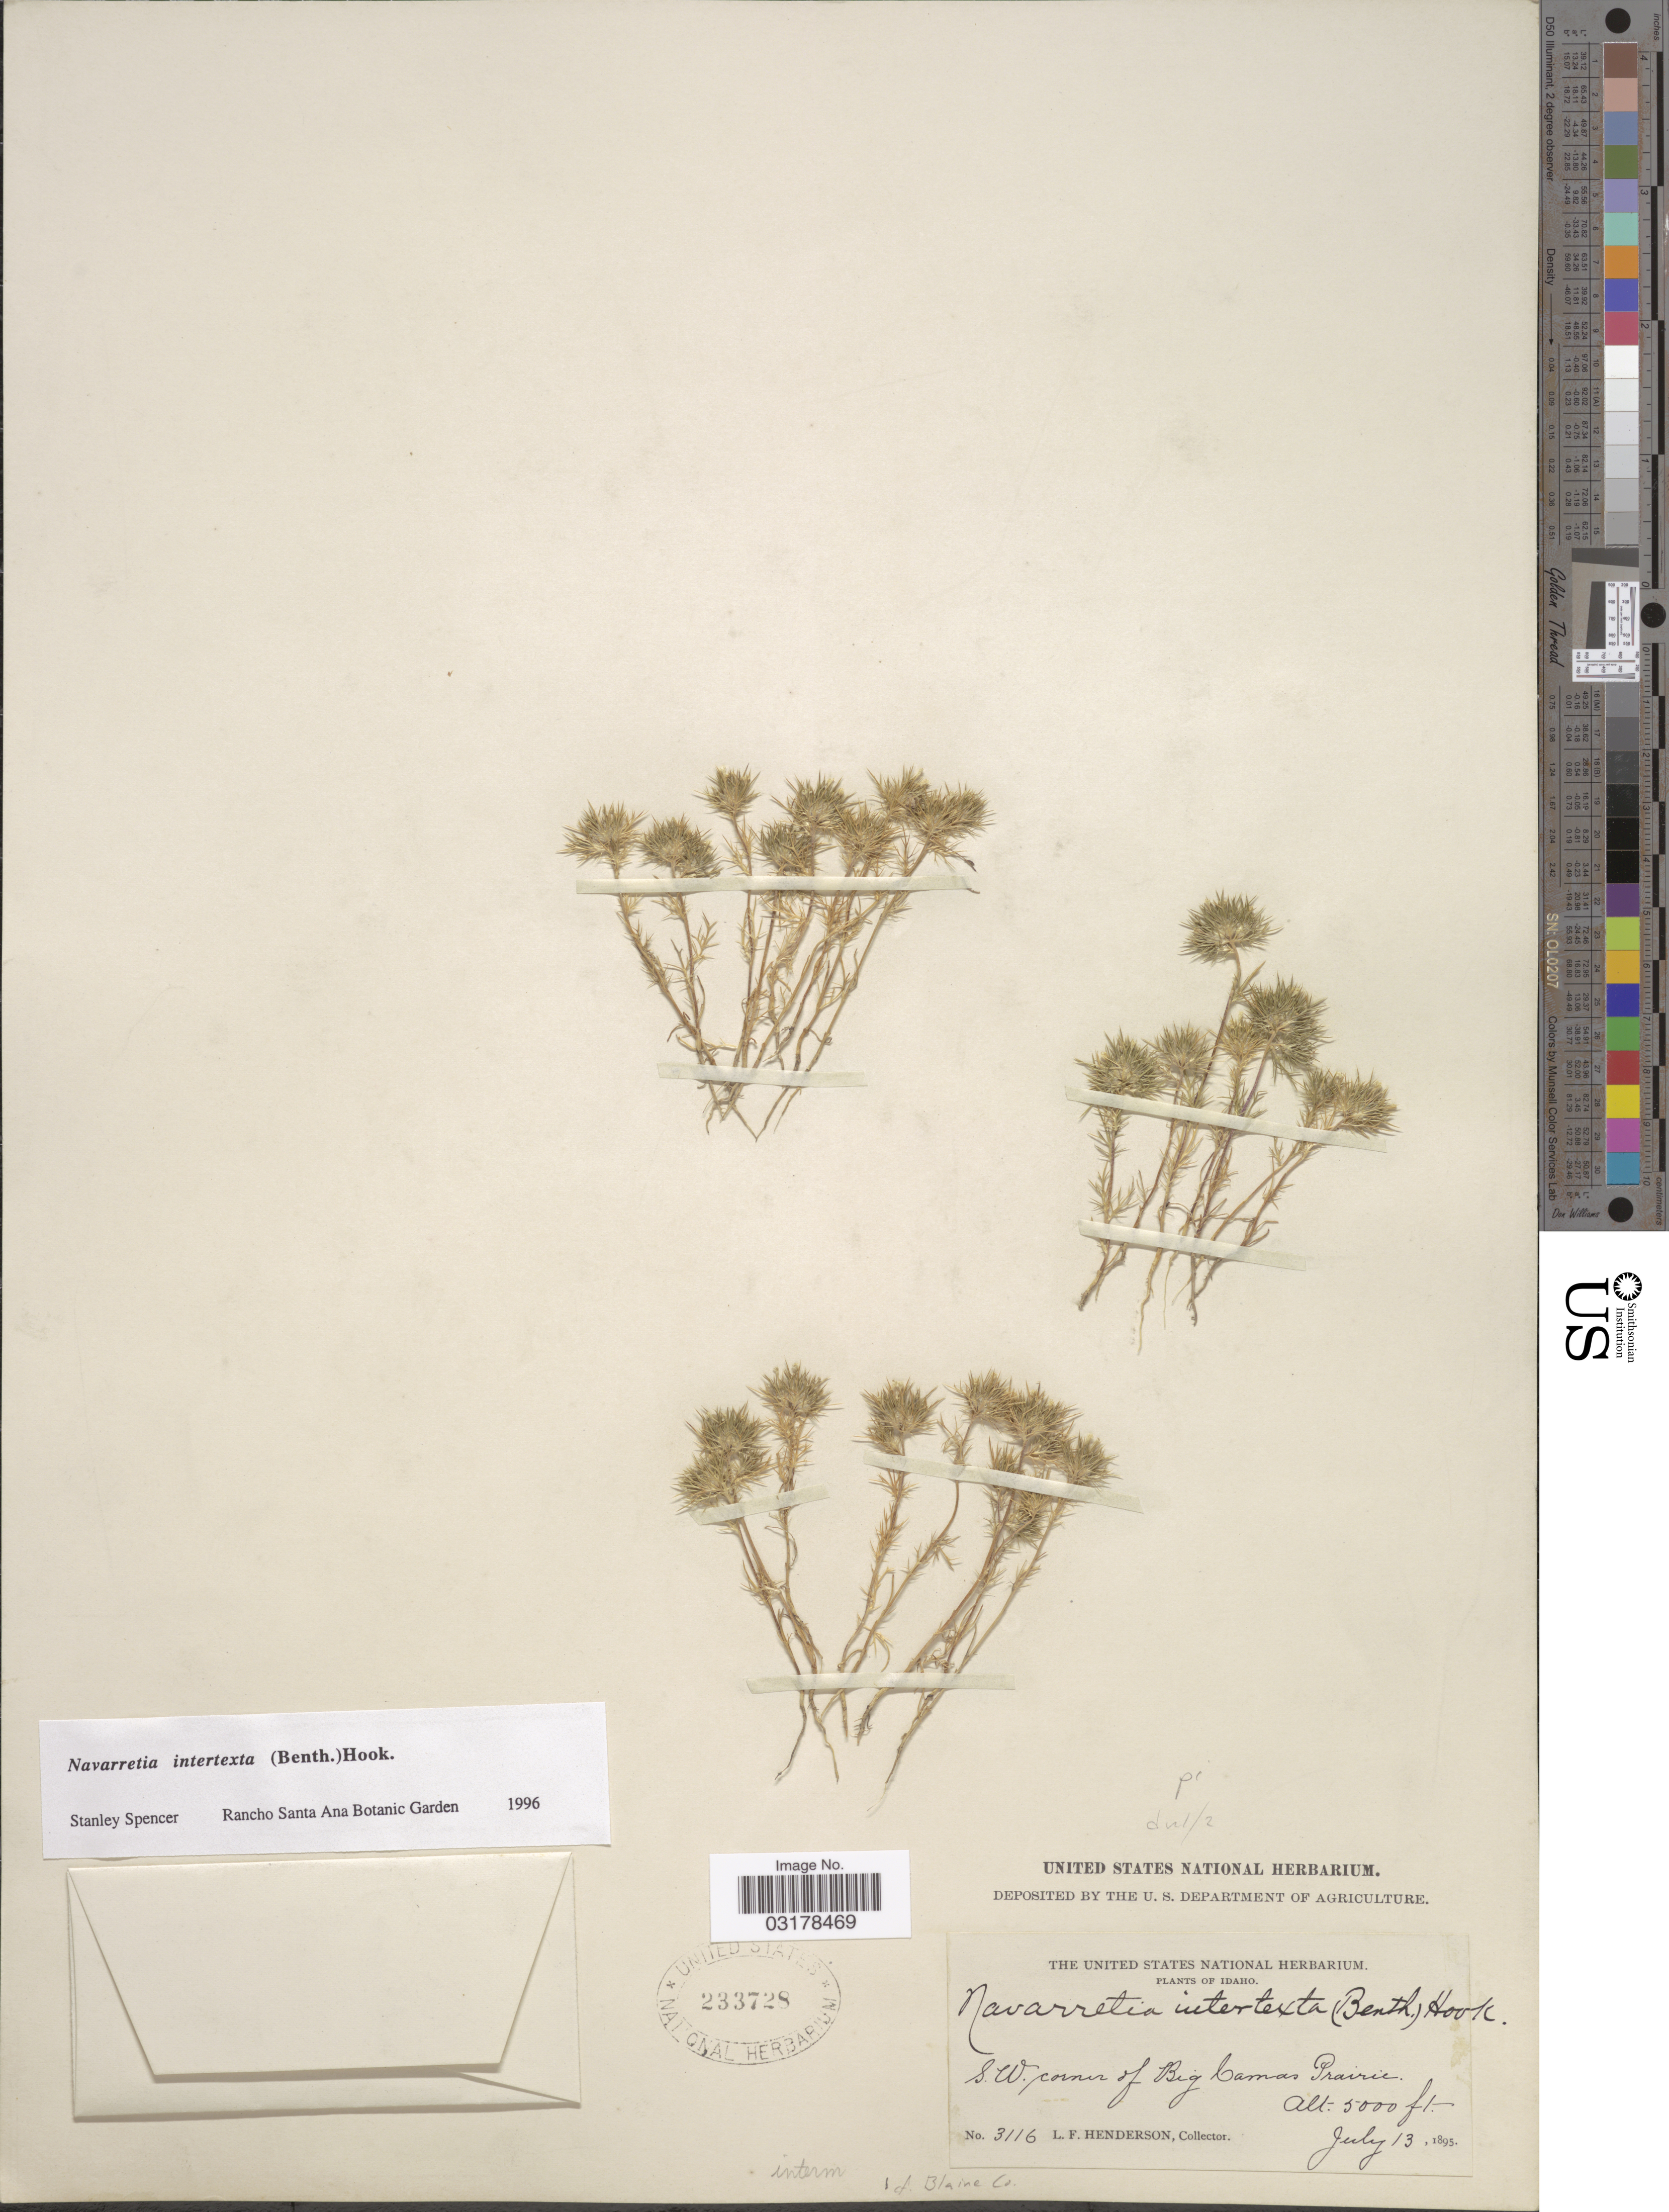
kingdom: Plantae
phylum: Tracheophyta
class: Magnoliopsida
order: Ericales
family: Polemoniaceae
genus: Navarretia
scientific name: Navarretia intertexta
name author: (Benth.) Hook.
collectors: L. Henderson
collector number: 3116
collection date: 1895-07-13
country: United States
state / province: Idaho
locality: S. W. corner of Big Camas Prairie. Blaine Co.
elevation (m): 1524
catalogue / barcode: US 233728